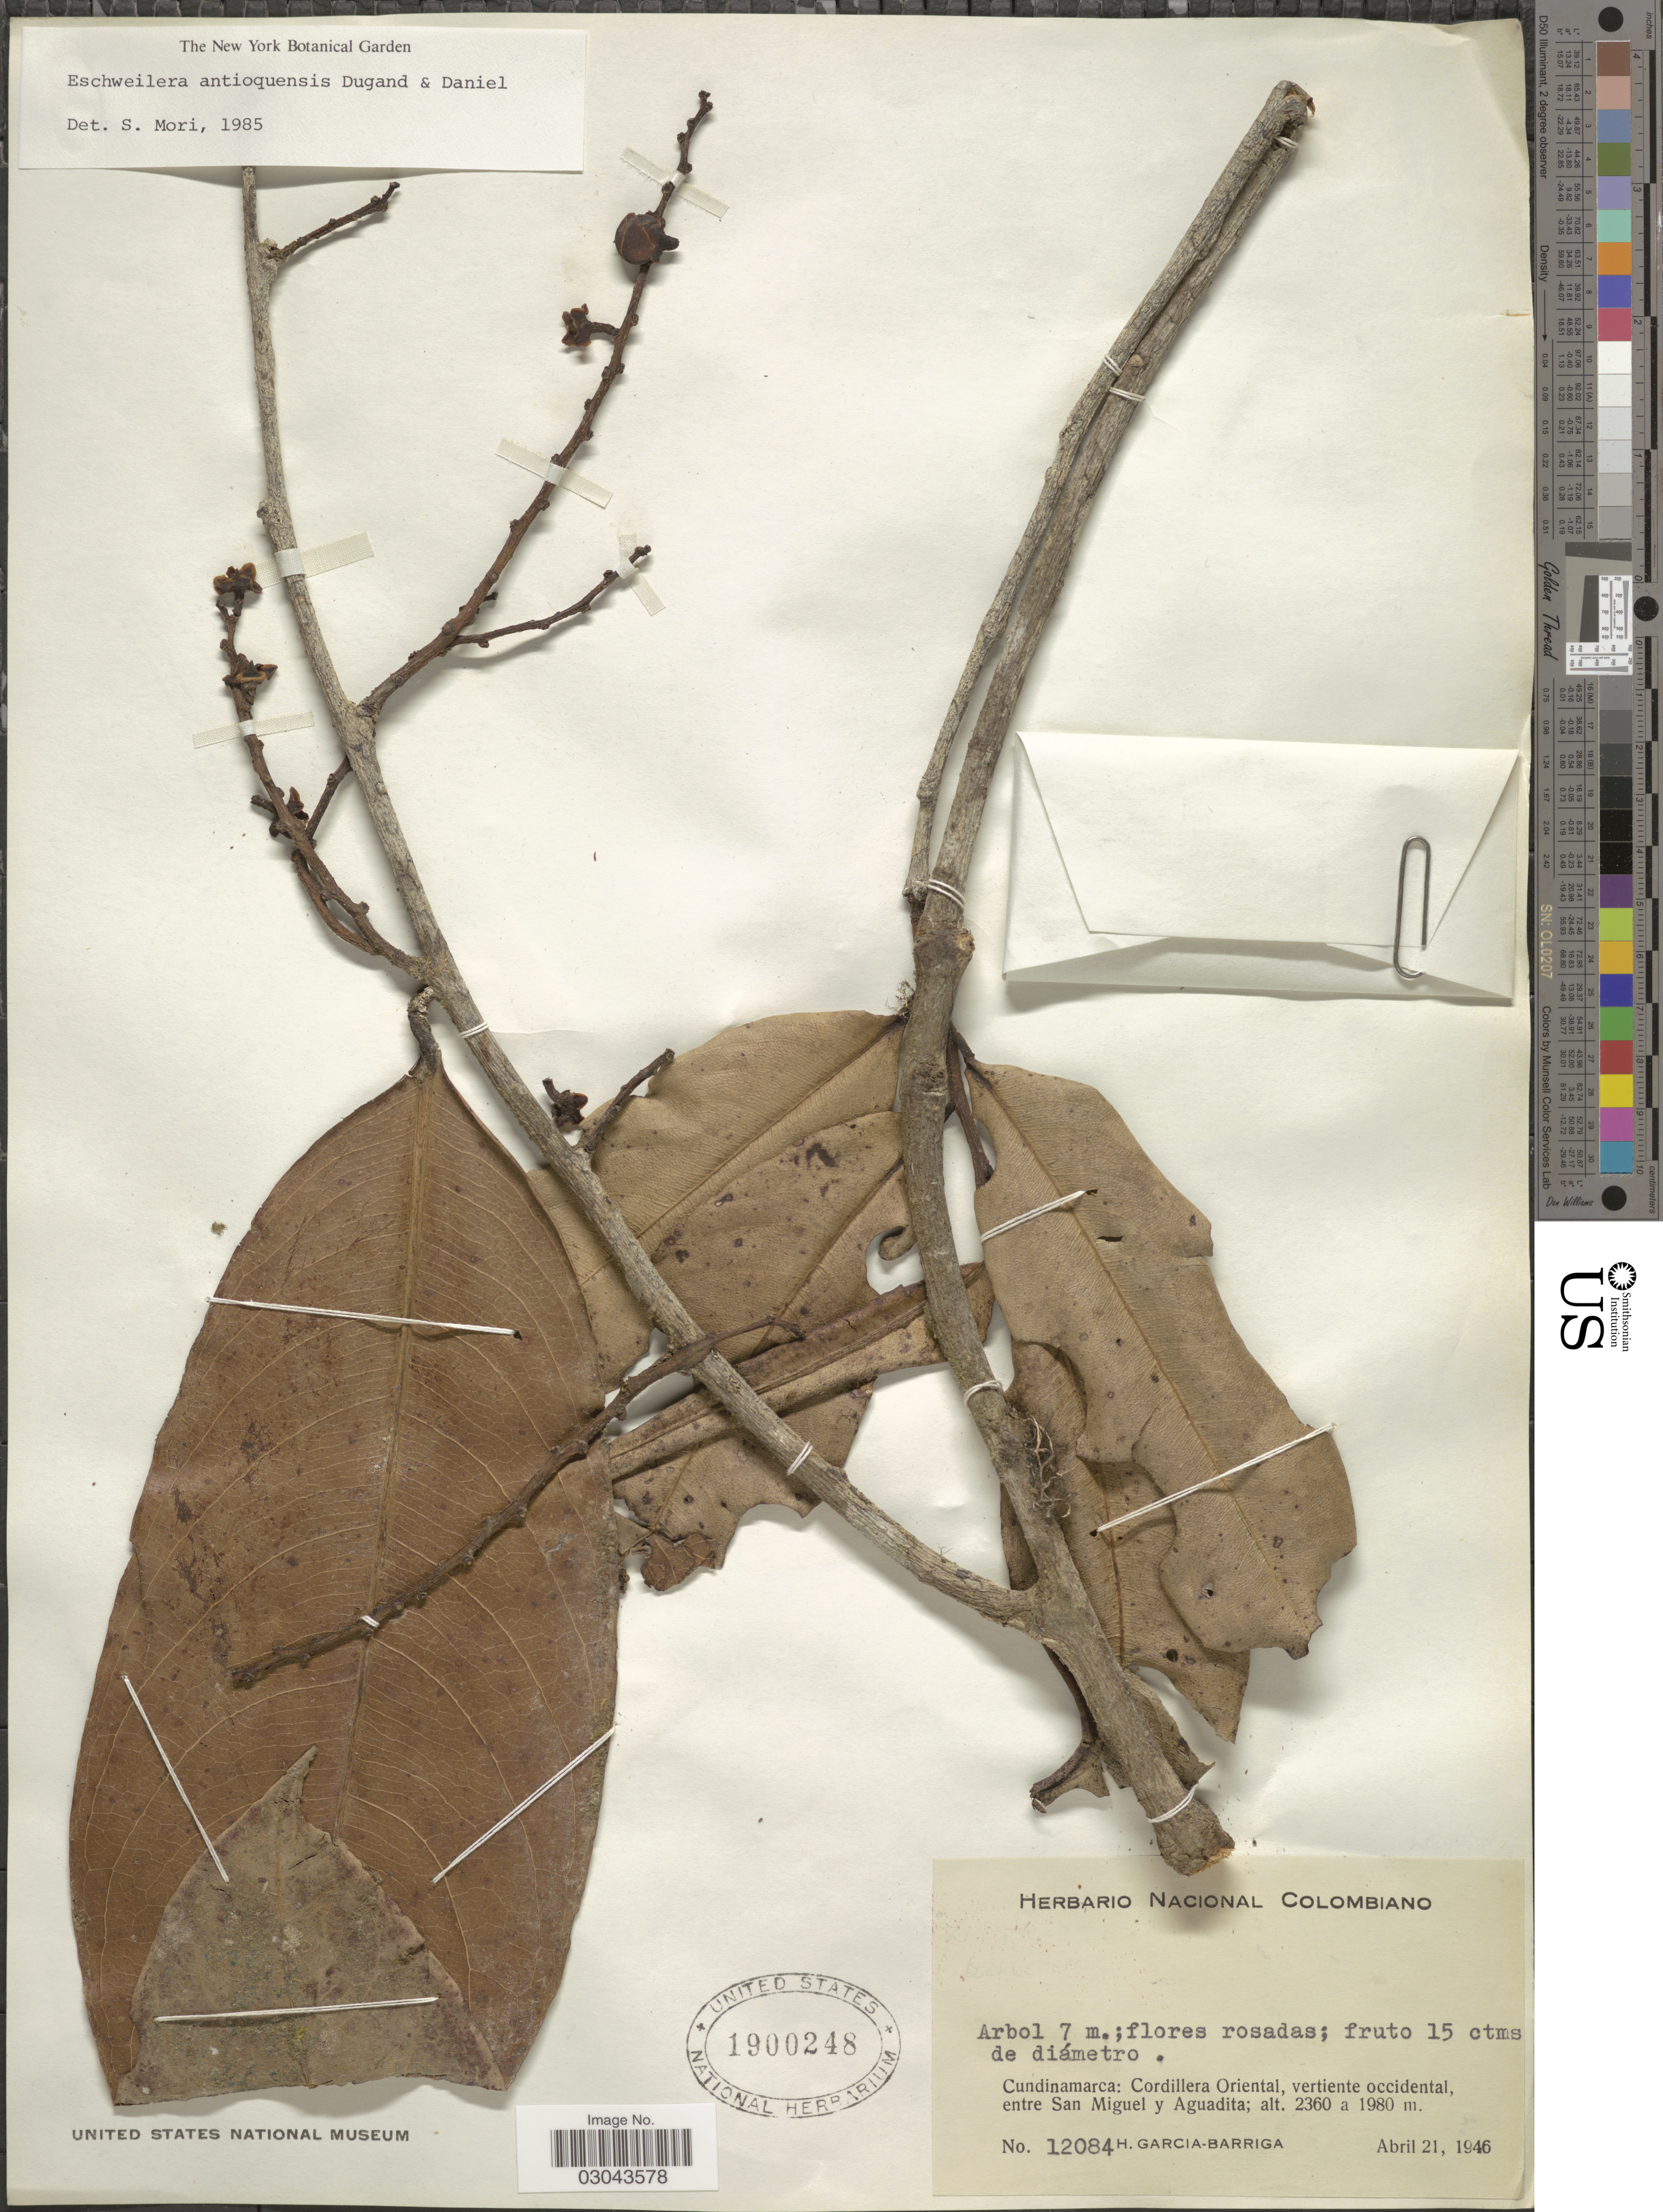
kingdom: Plantae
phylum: Tracheophyta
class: Magnoliopsida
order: Ericales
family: Lecythidaceae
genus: Eschweilera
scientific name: Eschweilera antioquensis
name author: Dugand G. & Daniel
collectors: H. García Barriga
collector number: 12084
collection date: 1946-04-21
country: Colombia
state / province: Cundinamarca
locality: Cordillera Oriental, vertiente occidental, entre San Miguel y Aguadita.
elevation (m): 1980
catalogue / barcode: US 1900248